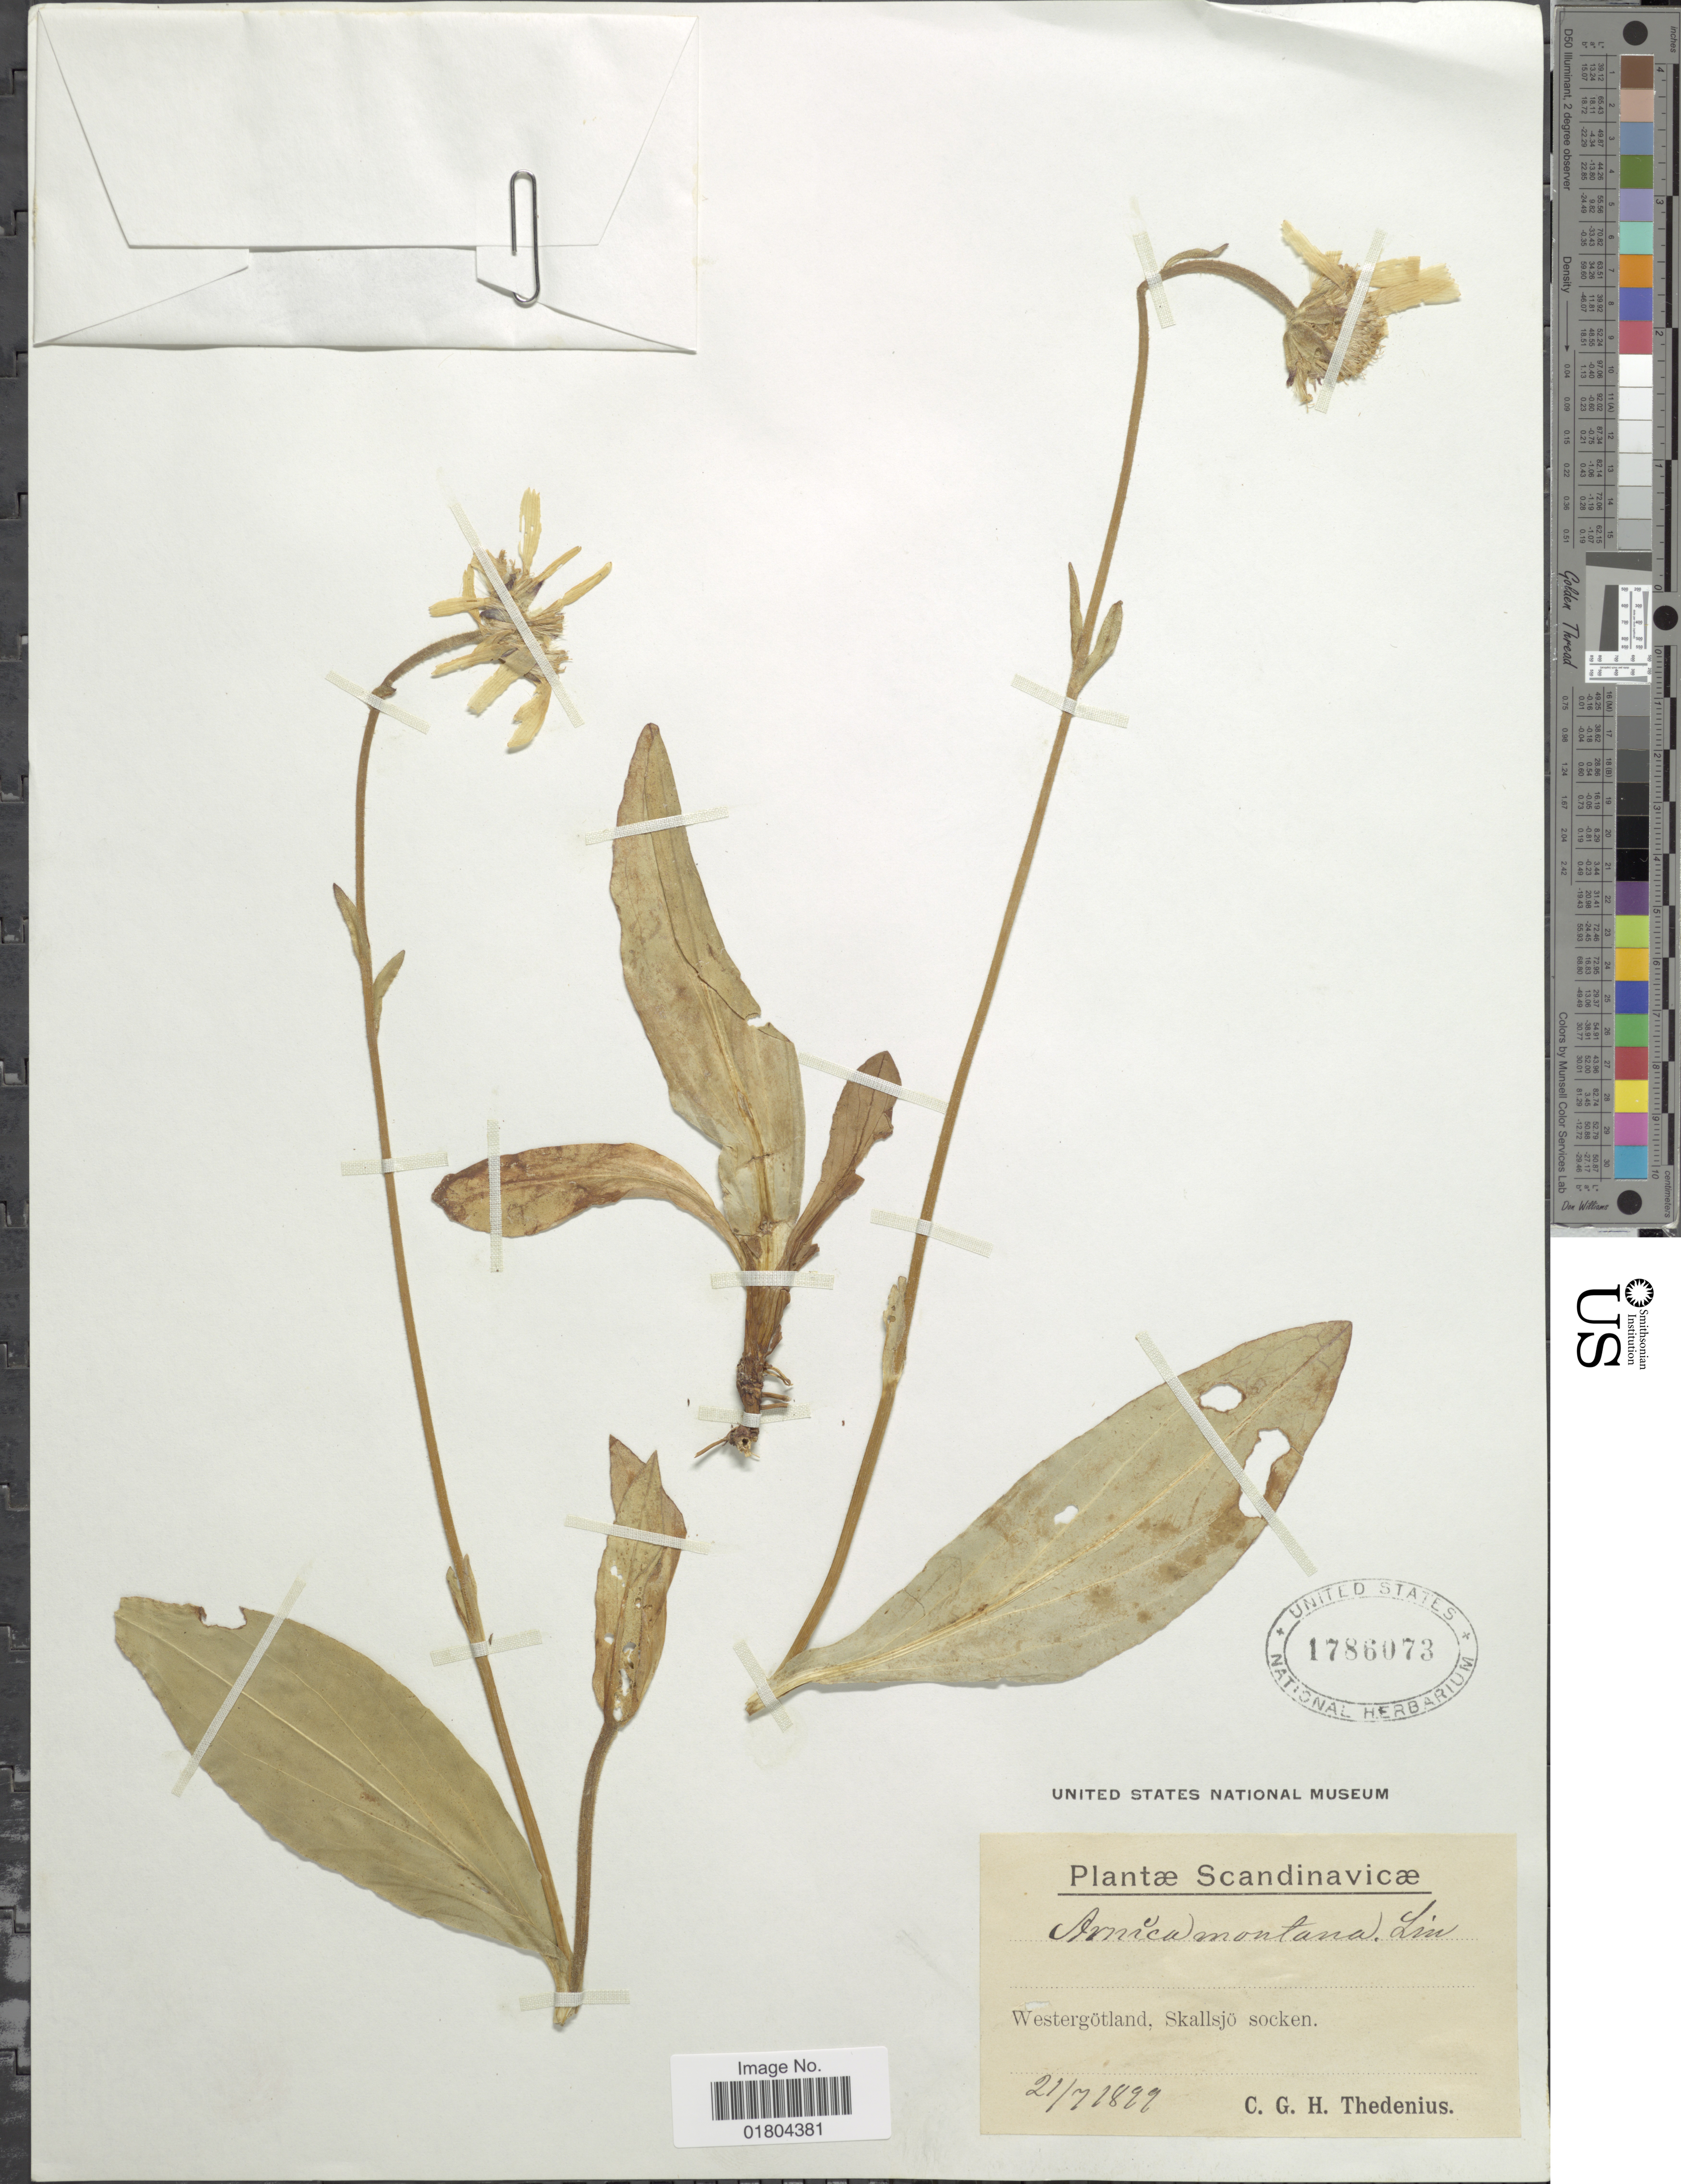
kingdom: Plantae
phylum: Tracheophyta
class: Magnoliopsida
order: Asterales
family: Asteraceae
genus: Arnica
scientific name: Arnica montana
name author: L.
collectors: C. Thedenius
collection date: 1899-07-21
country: Sweden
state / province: Västra Götaland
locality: Scandinavicæ, Westergötland, Skallsjö socken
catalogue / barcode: US 1786073